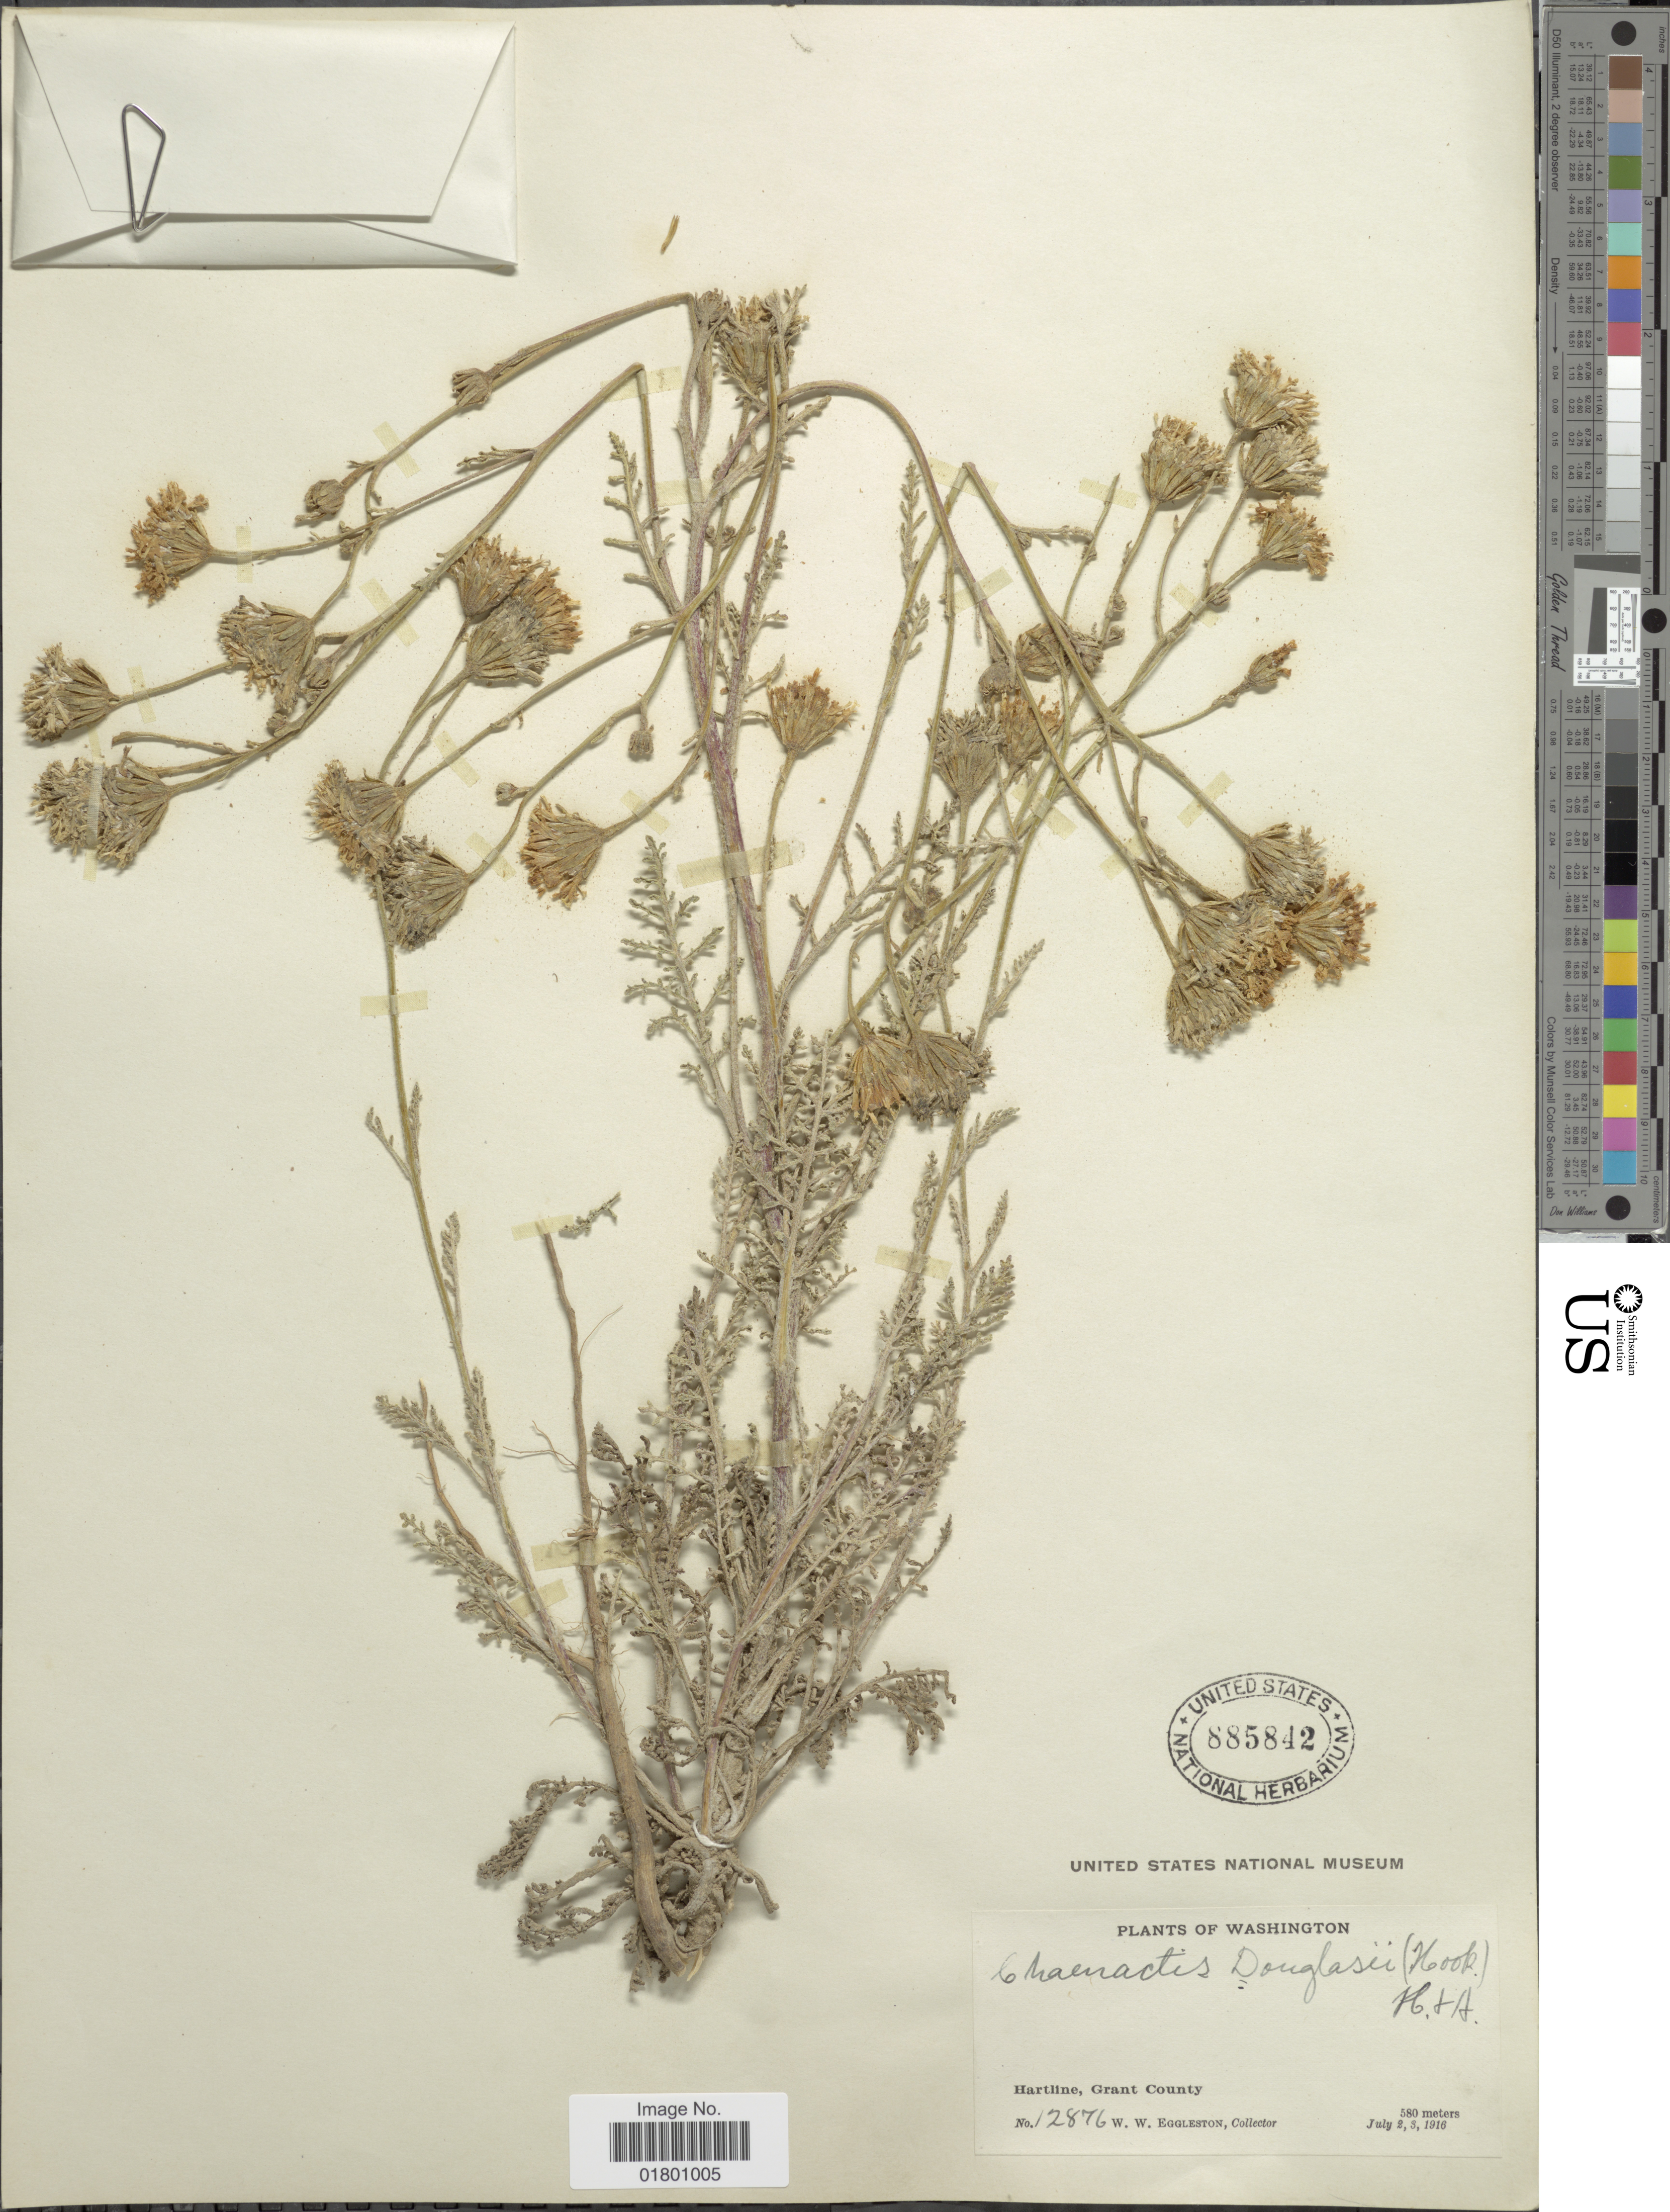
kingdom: Plantae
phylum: Tracheophyta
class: Magnoliopsida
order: Asterales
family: Asteraceae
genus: Chaenactis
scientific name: Chaenactis douglasii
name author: Hook. & Arn.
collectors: W. W. Eggleston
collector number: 12876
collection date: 1916-07-02/1916-07-03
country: United States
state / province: Washington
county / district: Grant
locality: Hartline, Grant County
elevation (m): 580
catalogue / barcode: US 885842